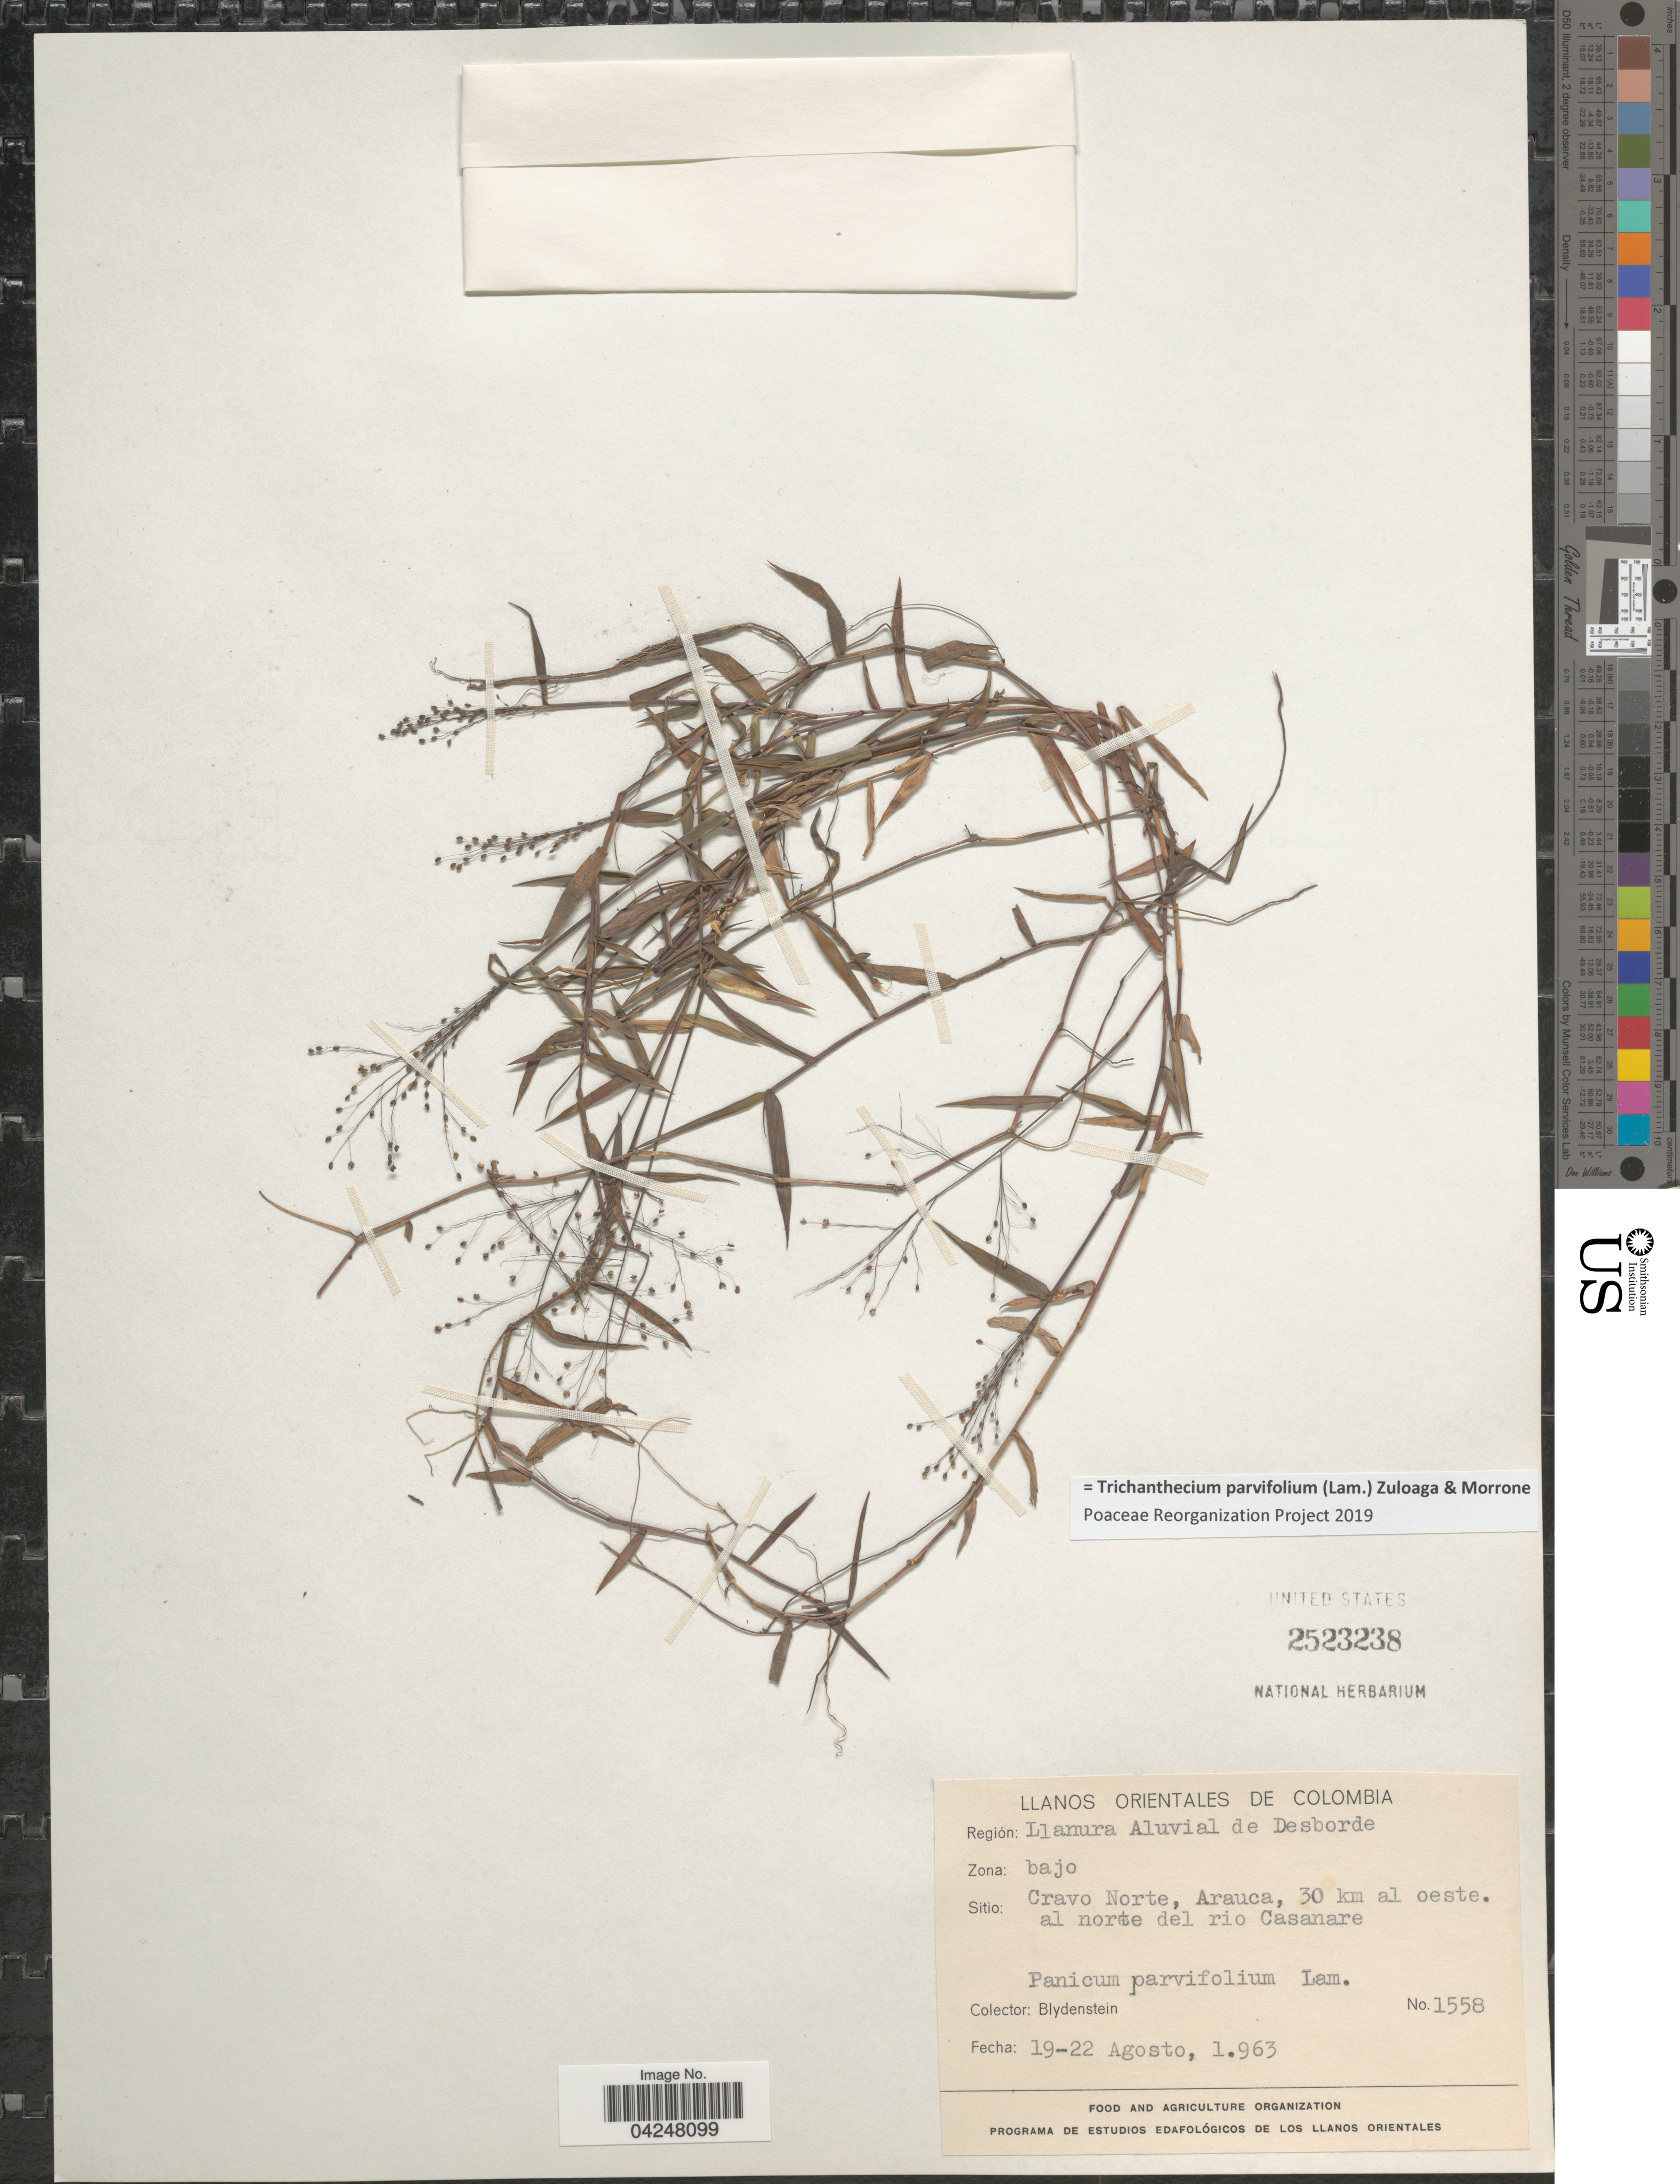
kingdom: Plantae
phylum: Tracheophyta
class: Liliopsida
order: Poales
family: Poaceae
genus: Trichanthecium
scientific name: Trichanthecium parvifolium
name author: (Lam.) Zuloaga & Morrone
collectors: Blydenstein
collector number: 1558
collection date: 1963-08-19/1963-08-22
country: Colombia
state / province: Arauca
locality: Orientales De Colombia. Cravo Norte, Arauca, 30 km al oeste. Al norte del rio Casanare.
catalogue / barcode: US 2523238